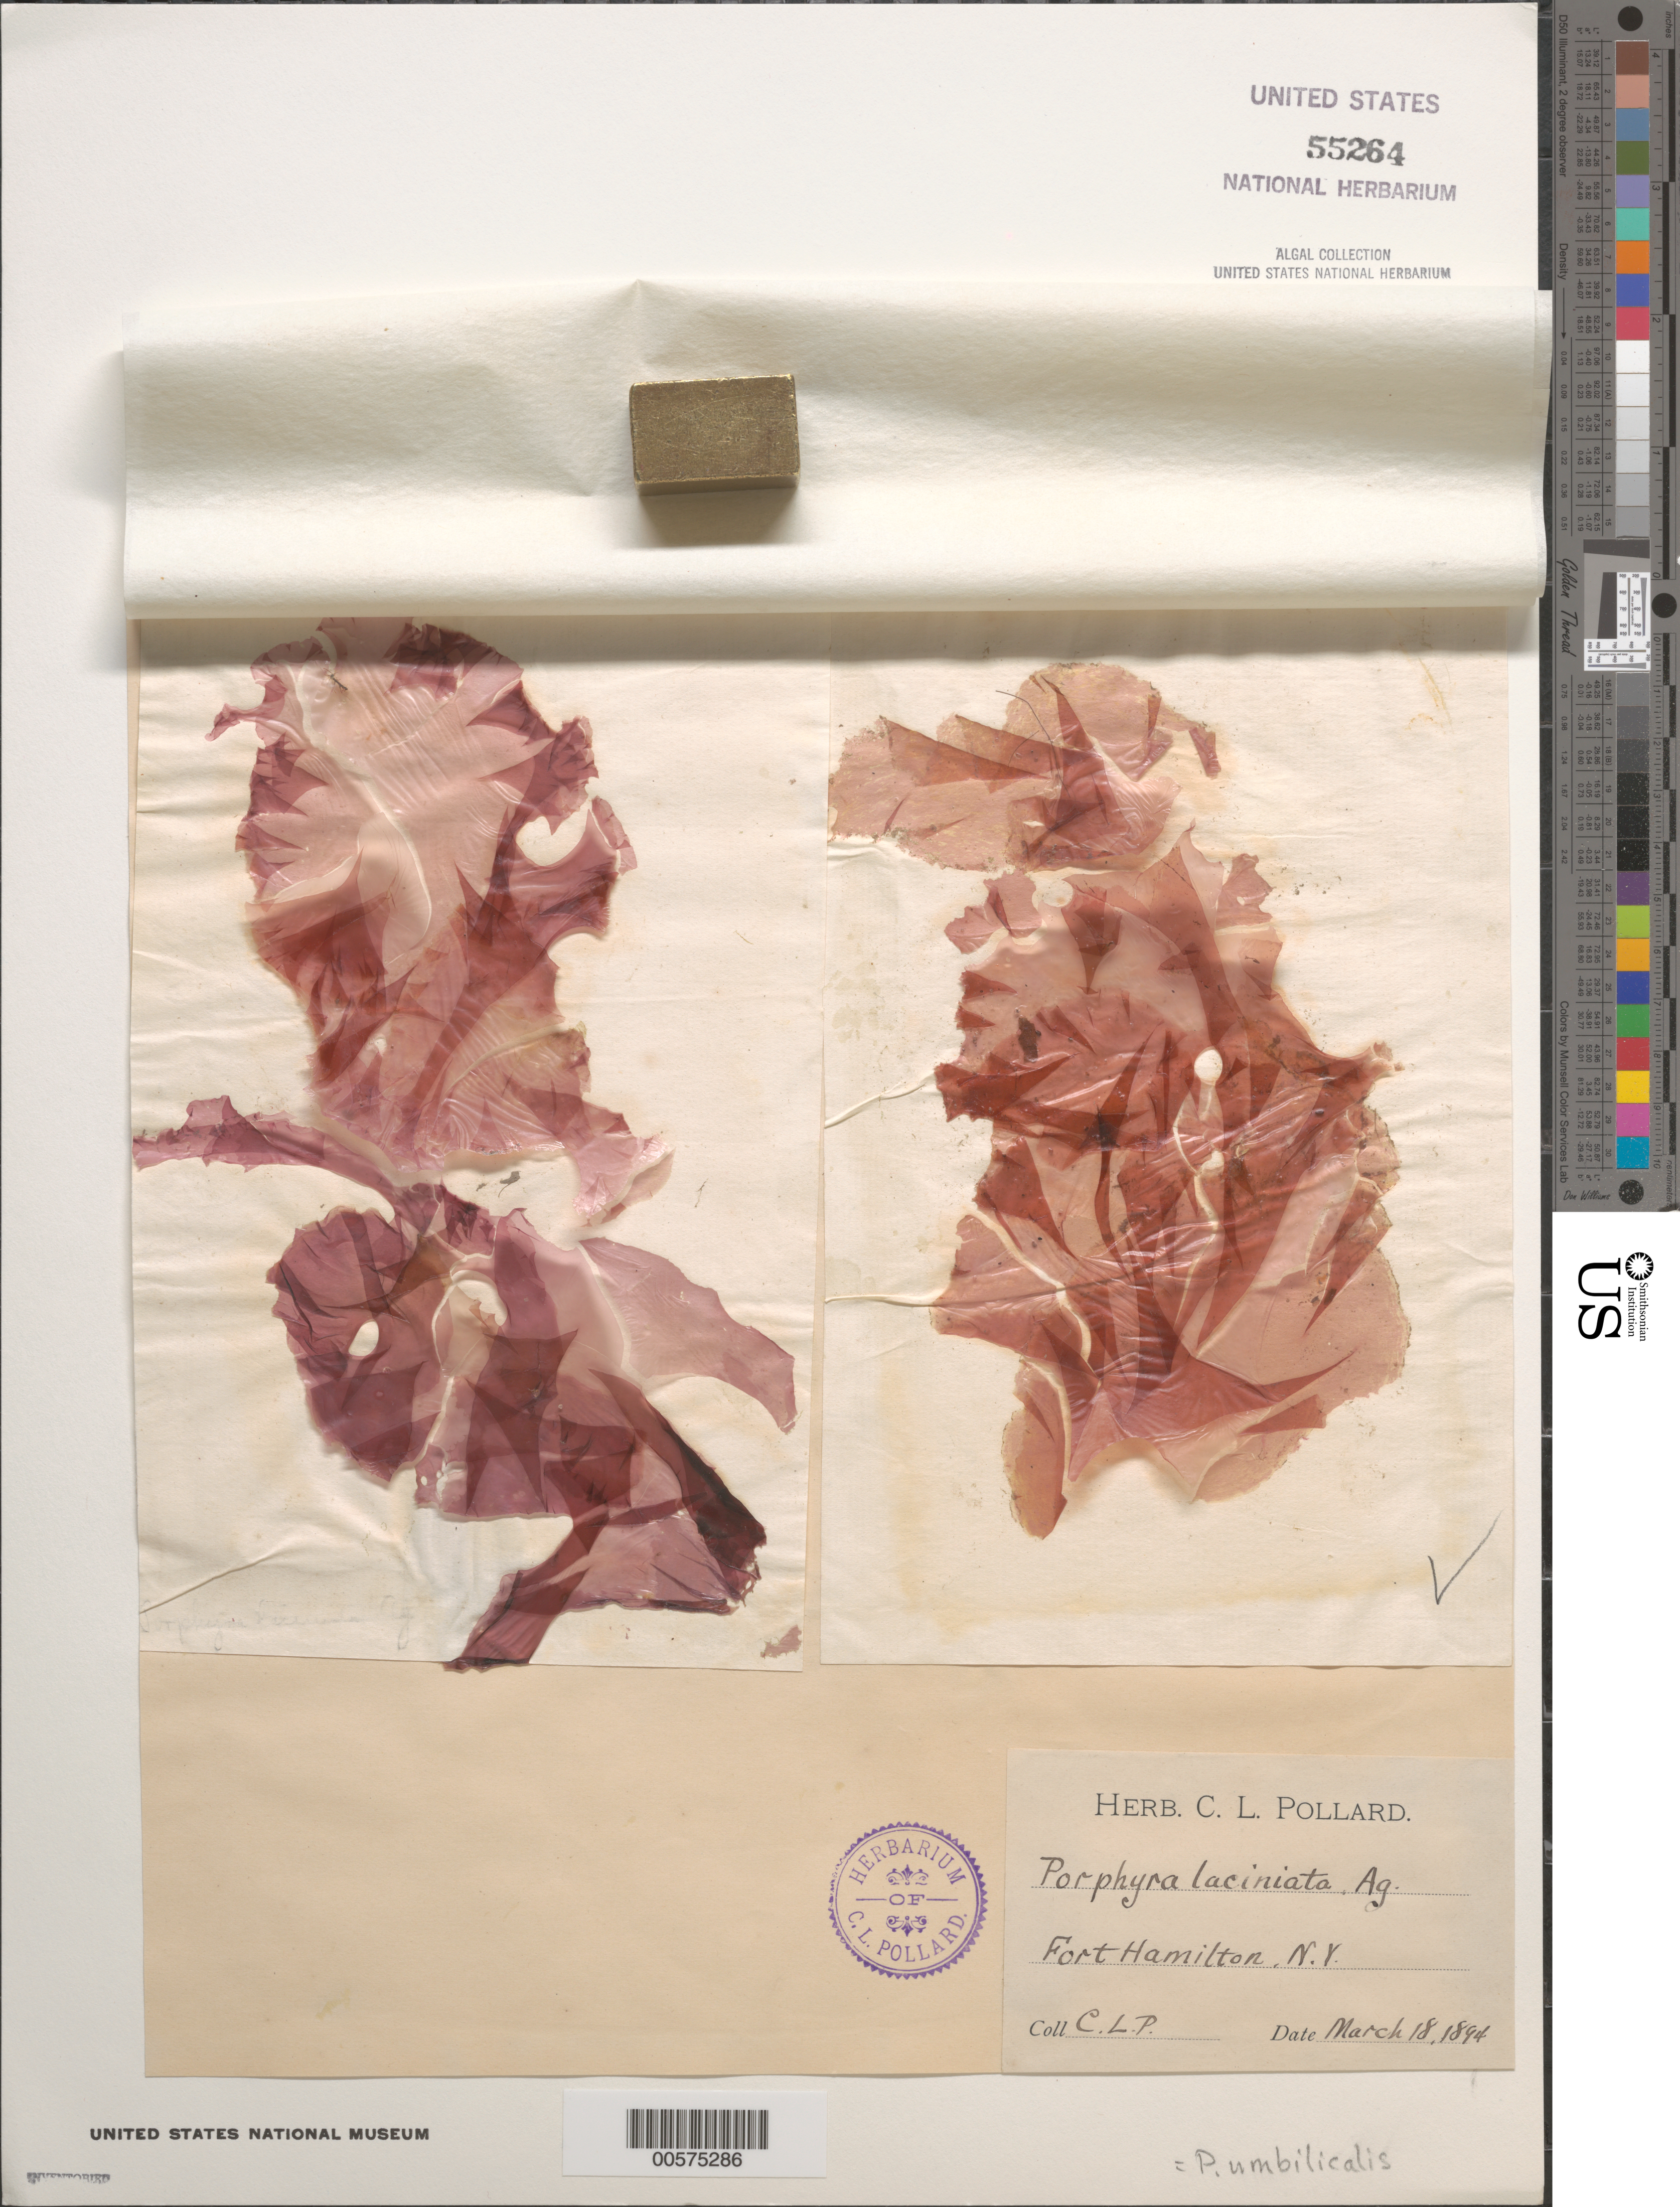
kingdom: Plantae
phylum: Rhodophyta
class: Bangiophyceae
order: Bangiales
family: Bangiaceae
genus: Porphyra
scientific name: Porphyra umbilicalis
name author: Kütz.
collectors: C. L. Pollard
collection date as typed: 18 Mar 1894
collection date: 1894-03-18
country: United States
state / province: New York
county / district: Kings County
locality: Fort Hamilton, Brooklyn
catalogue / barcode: US 55264